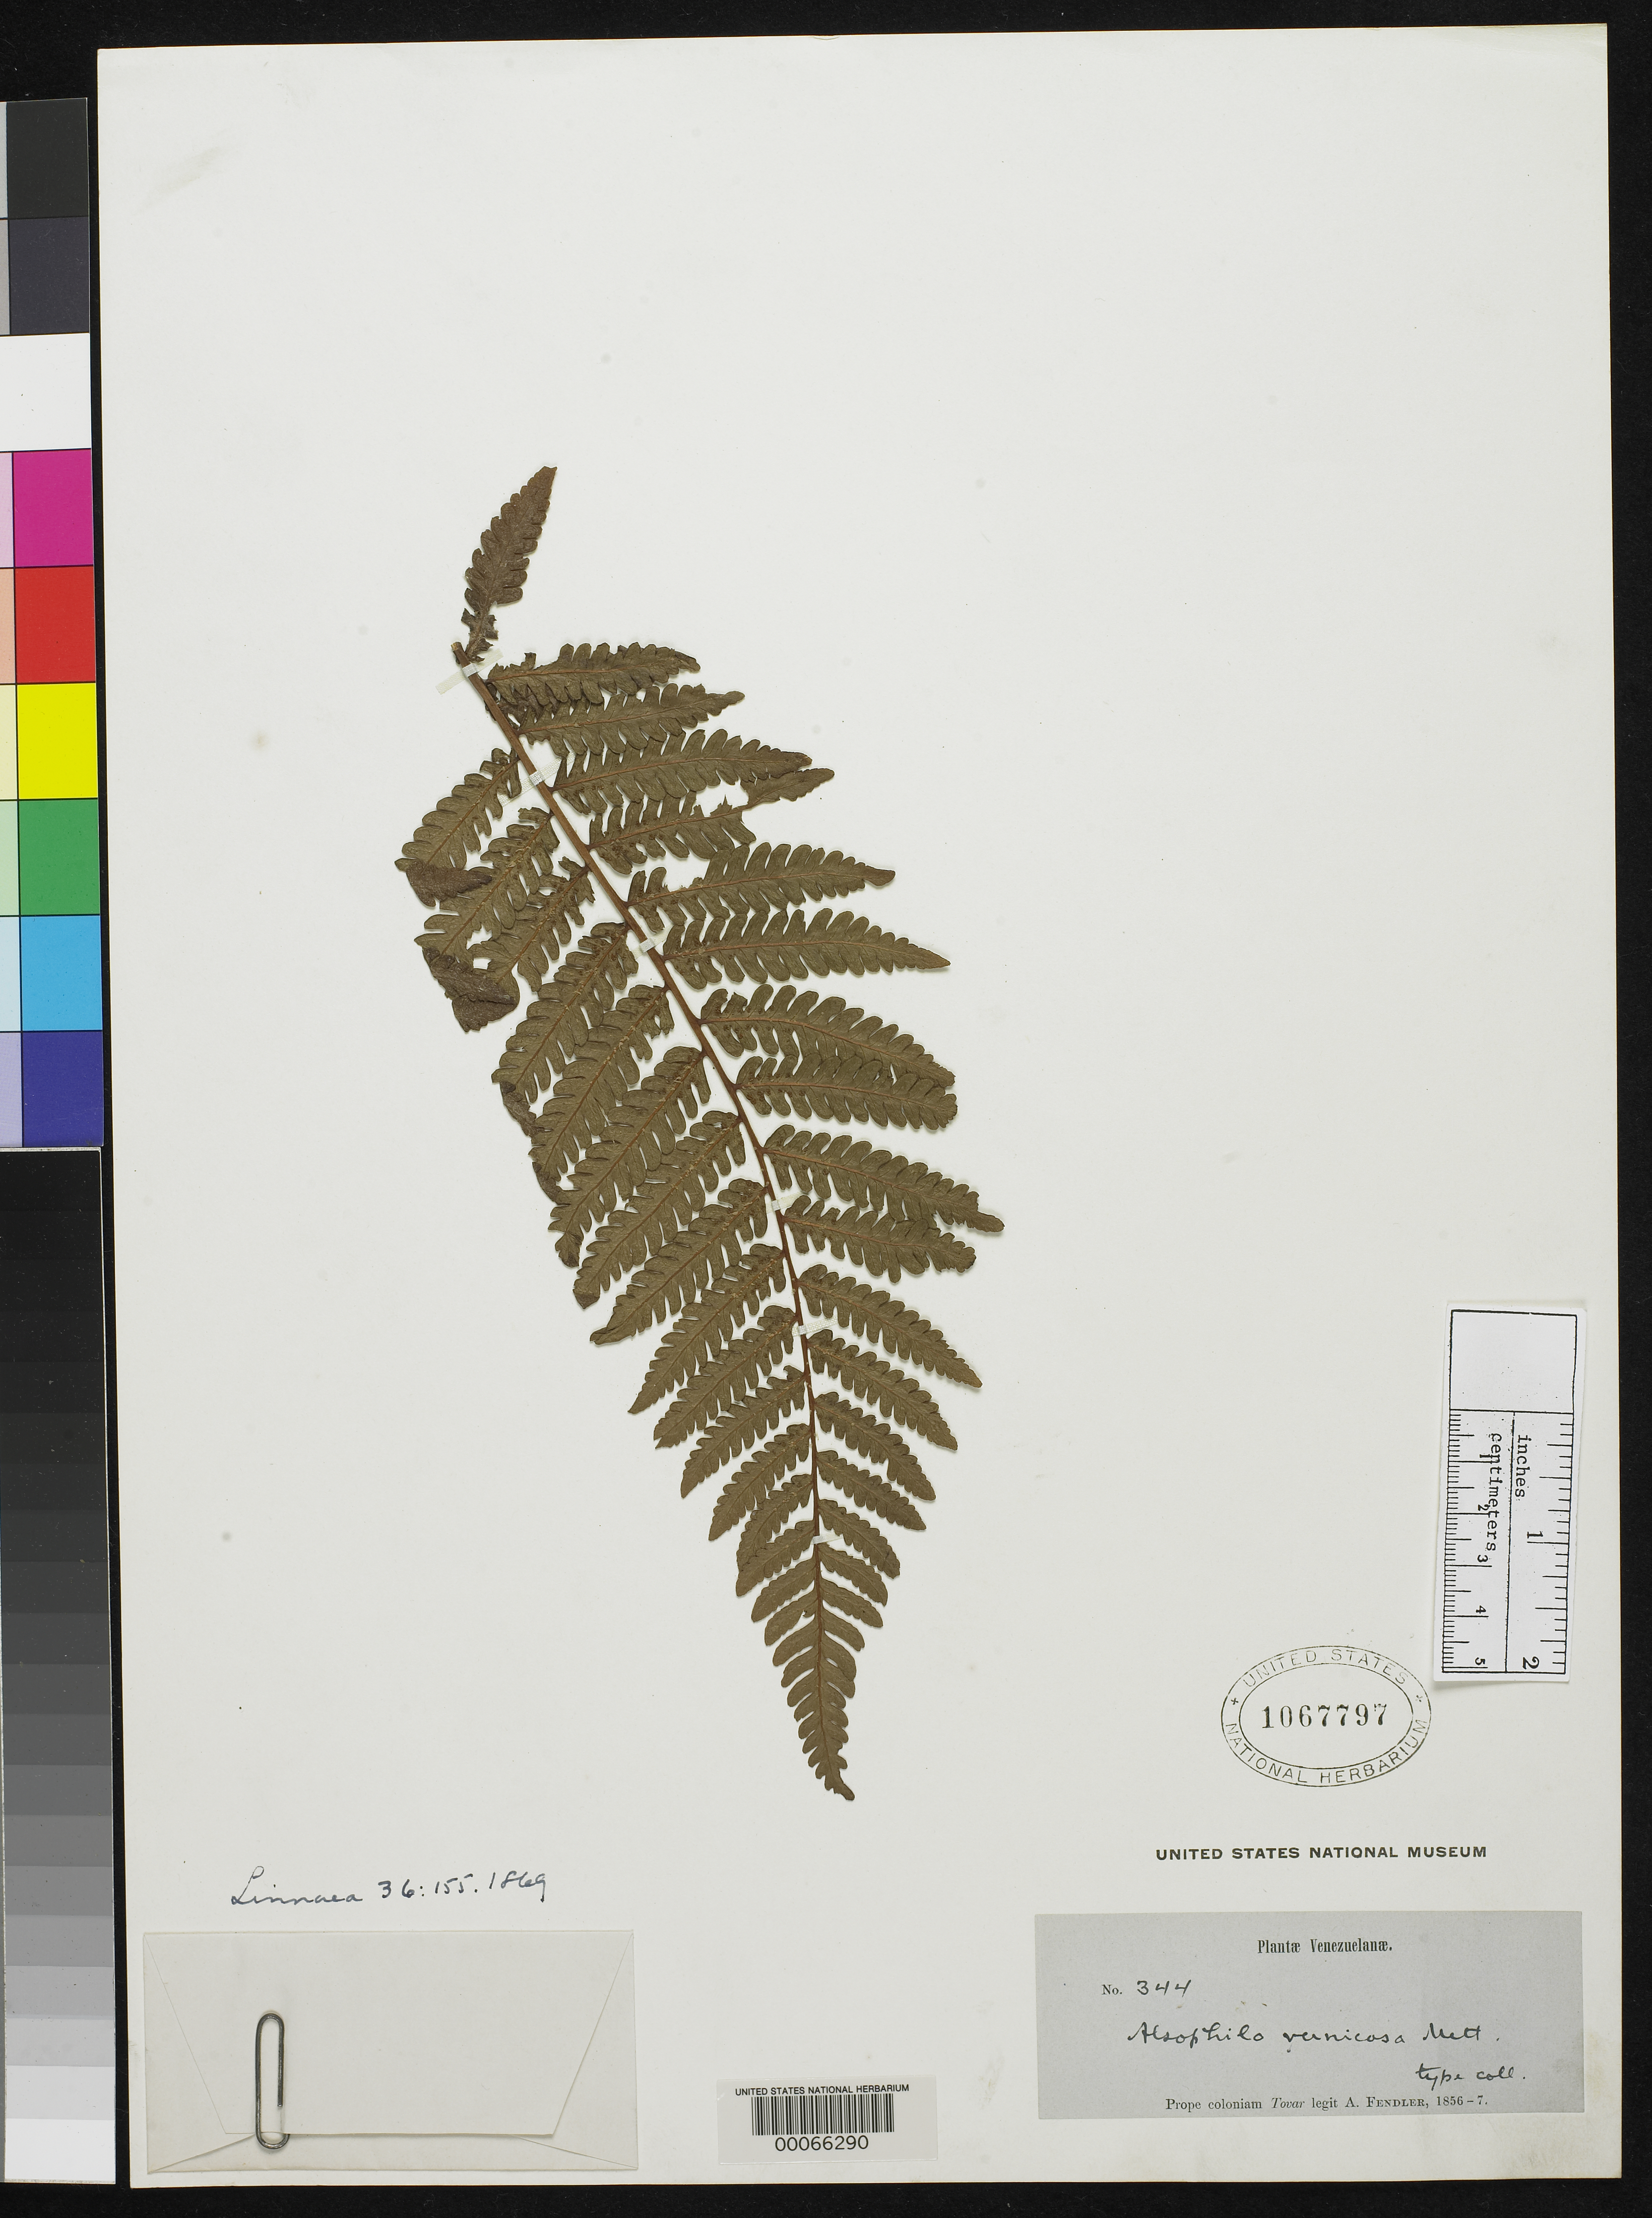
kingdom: Plantae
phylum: Tracheophyta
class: Polypodiopsida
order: Cyatheales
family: Cyatheaceae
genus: Alsophila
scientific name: Alsophila vernicosa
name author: Mett. ex Kuhn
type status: Type Collection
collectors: A. Fendler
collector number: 344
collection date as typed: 1856 to -- --- 1857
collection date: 1856/1857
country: Venezuela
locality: Prope Colonium Tovar. [Near Colonia Tovar]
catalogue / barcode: US 1067797